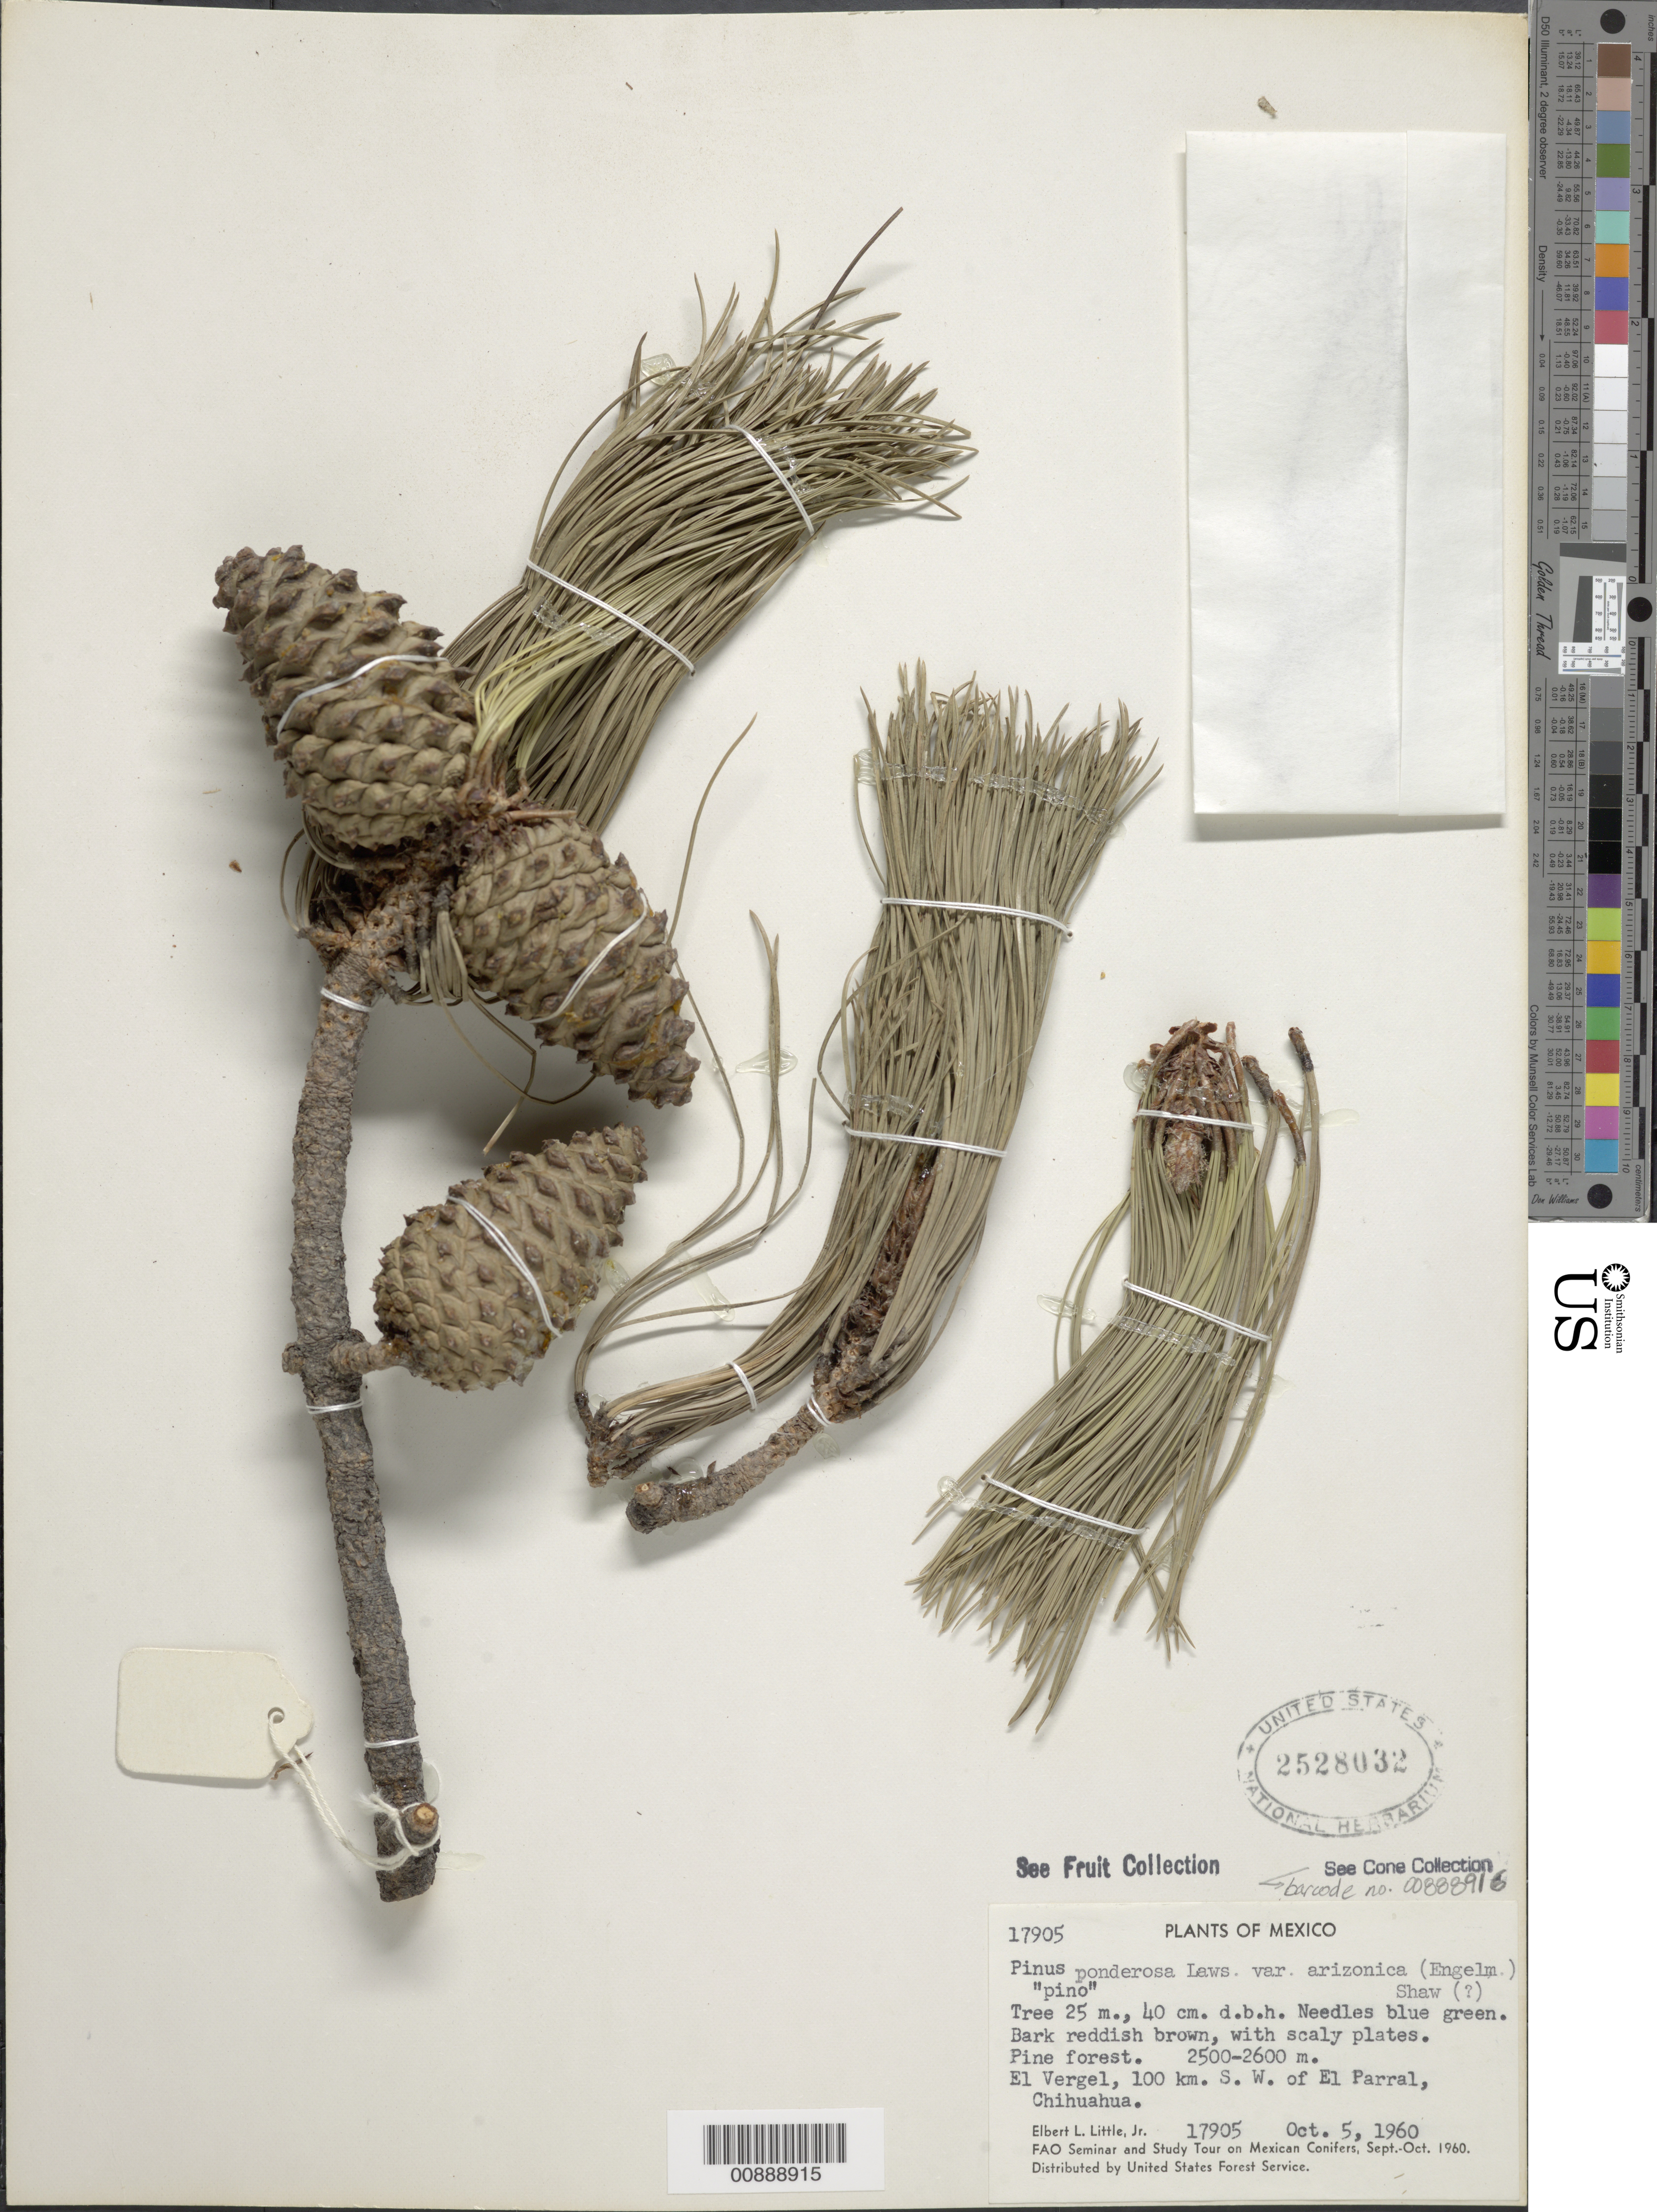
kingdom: Plantae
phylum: Tracheophyta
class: Pinopsida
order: Pinales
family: Pinaceae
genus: Pinus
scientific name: Pinus ponderosa var. arizonica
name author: (Engelm.) Shaw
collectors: E. L. Little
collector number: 17905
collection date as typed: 05 Oct 1960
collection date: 1960-10-05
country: Mexico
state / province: Chihuahua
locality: El Vergel, 100 km. SW of El Parral, Chihuahua.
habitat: Pine forest.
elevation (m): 2600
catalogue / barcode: US 2528032